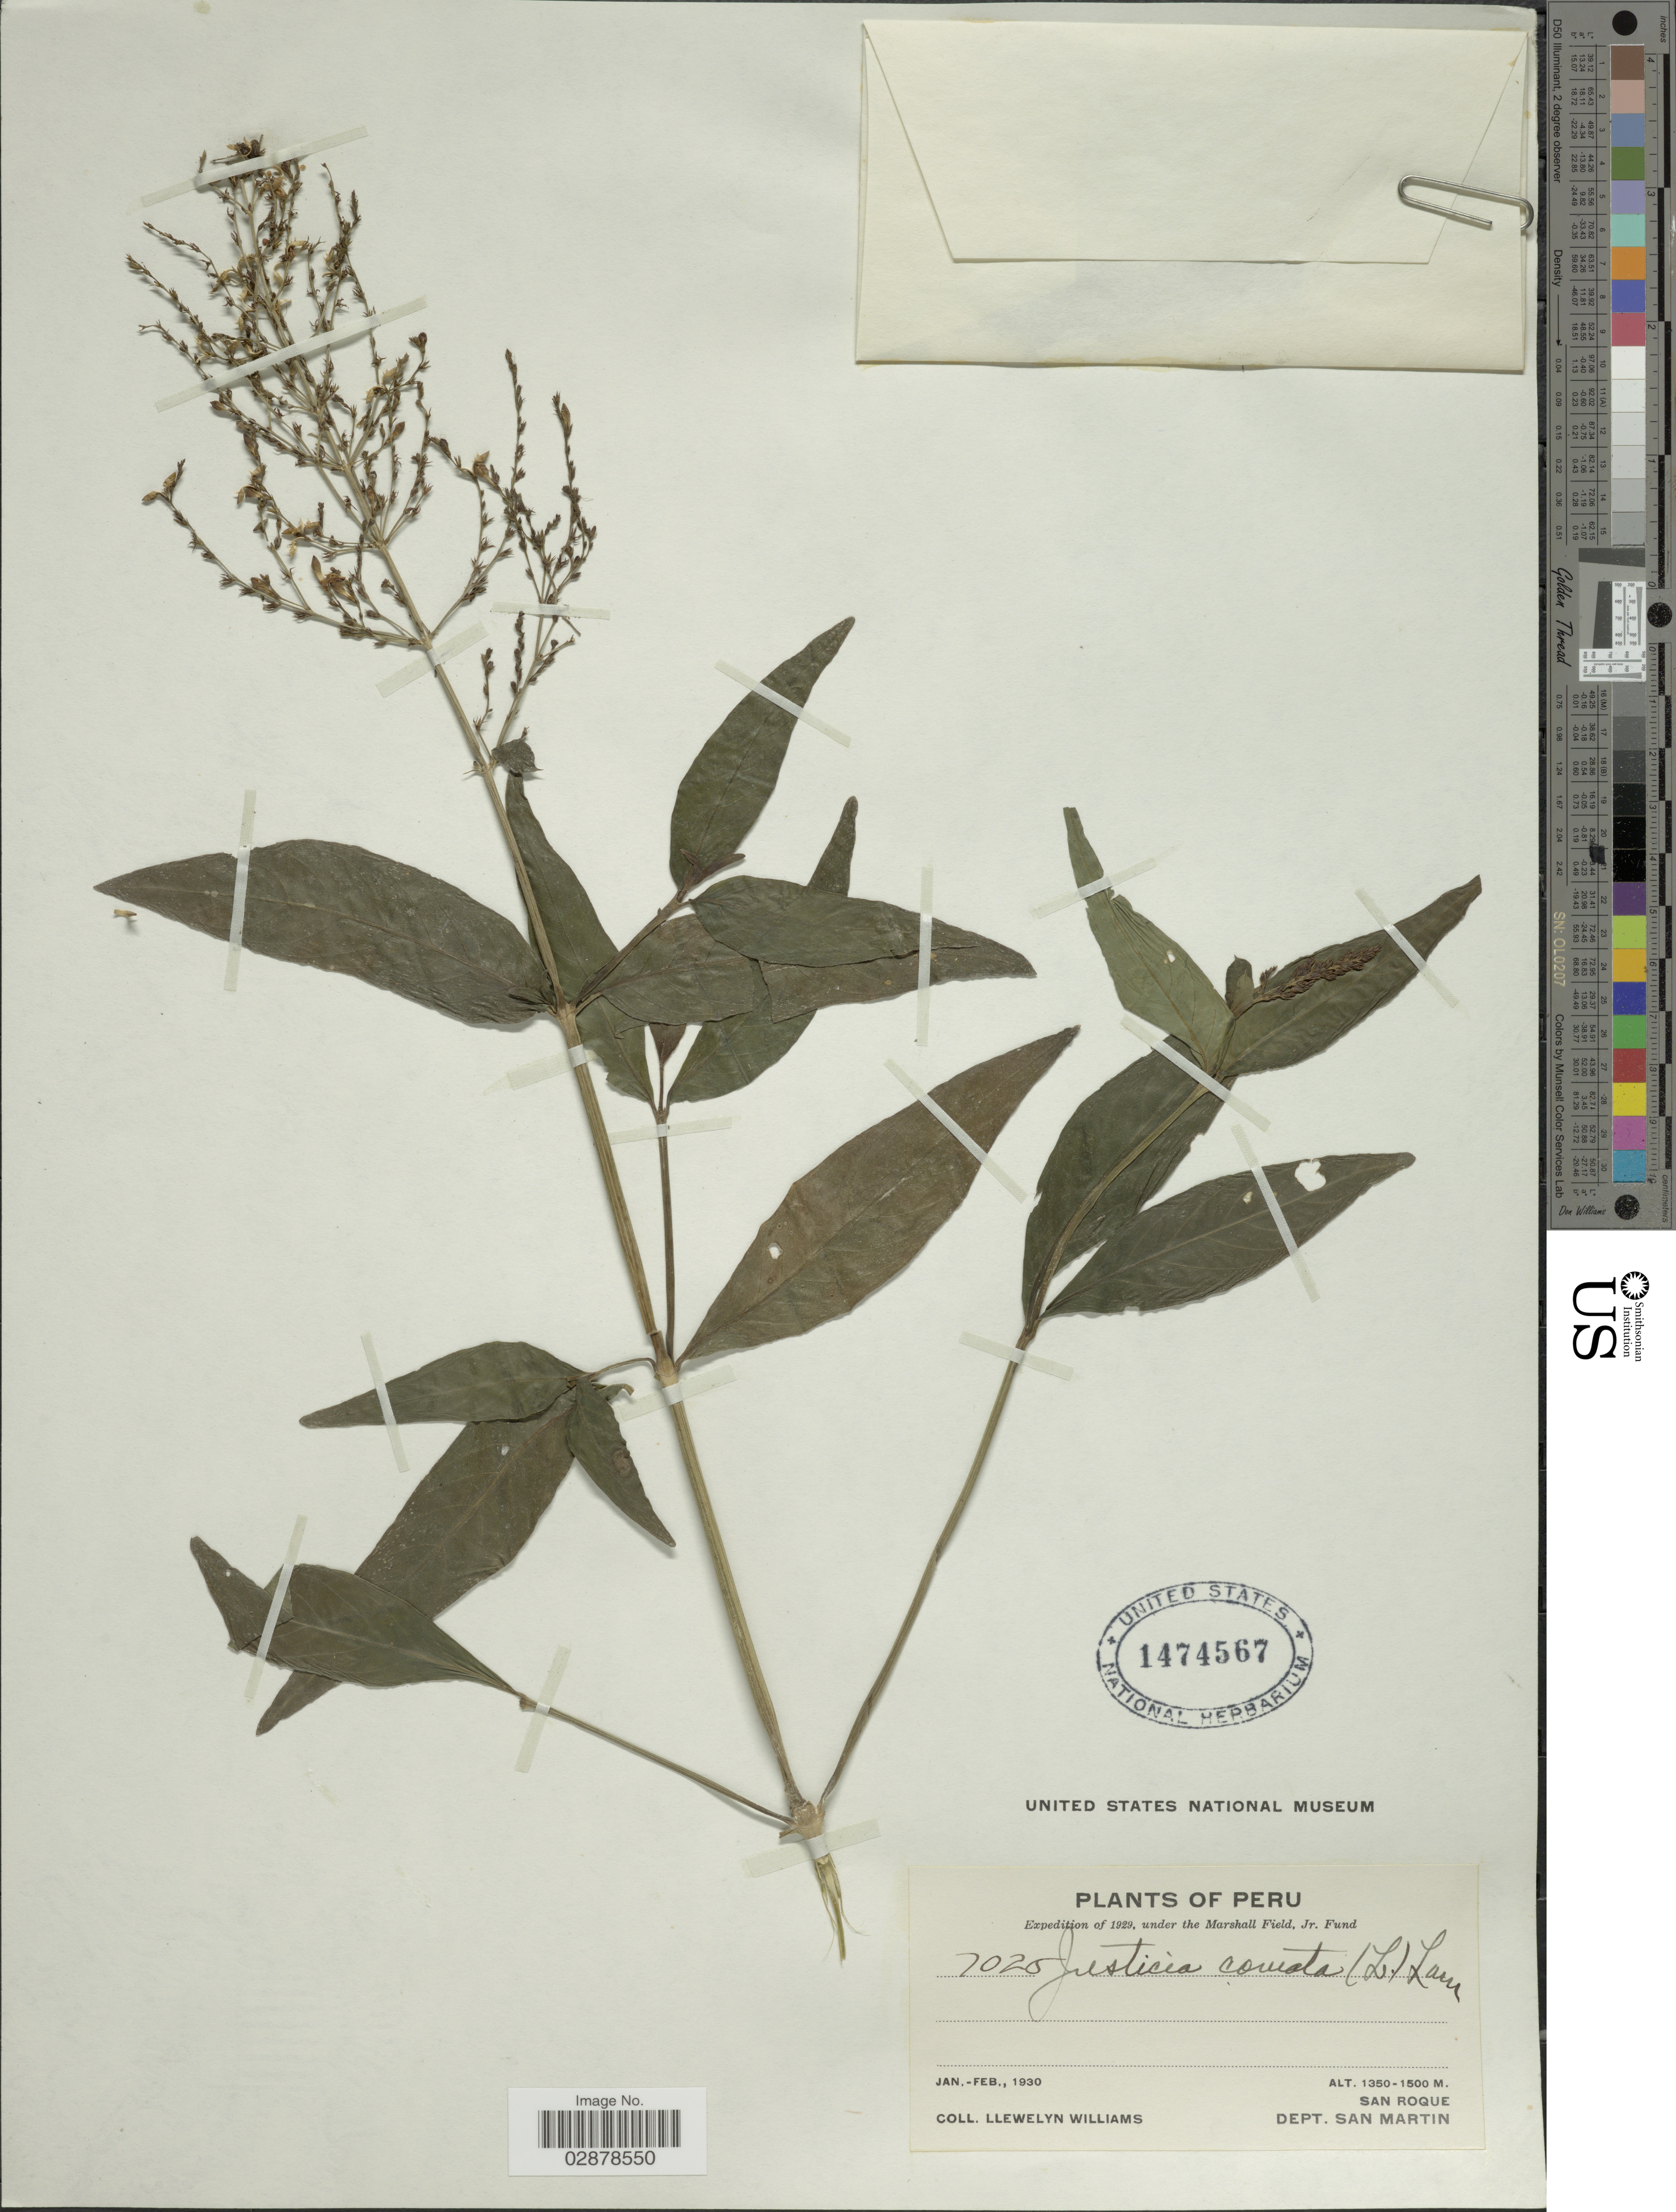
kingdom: Plantae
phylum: Tracheophyta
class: Magnoliopsida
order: Lamiales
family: Acanthaceae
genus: Justicia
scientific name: Justicia comata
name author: (L.) Lam.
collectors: Ll. Williams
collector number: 1025*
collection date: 1930-01/1930-02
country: Peru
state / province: San Martín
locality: San Roque. Dept. San Martin.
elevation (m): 1350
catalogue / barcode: US 1474567